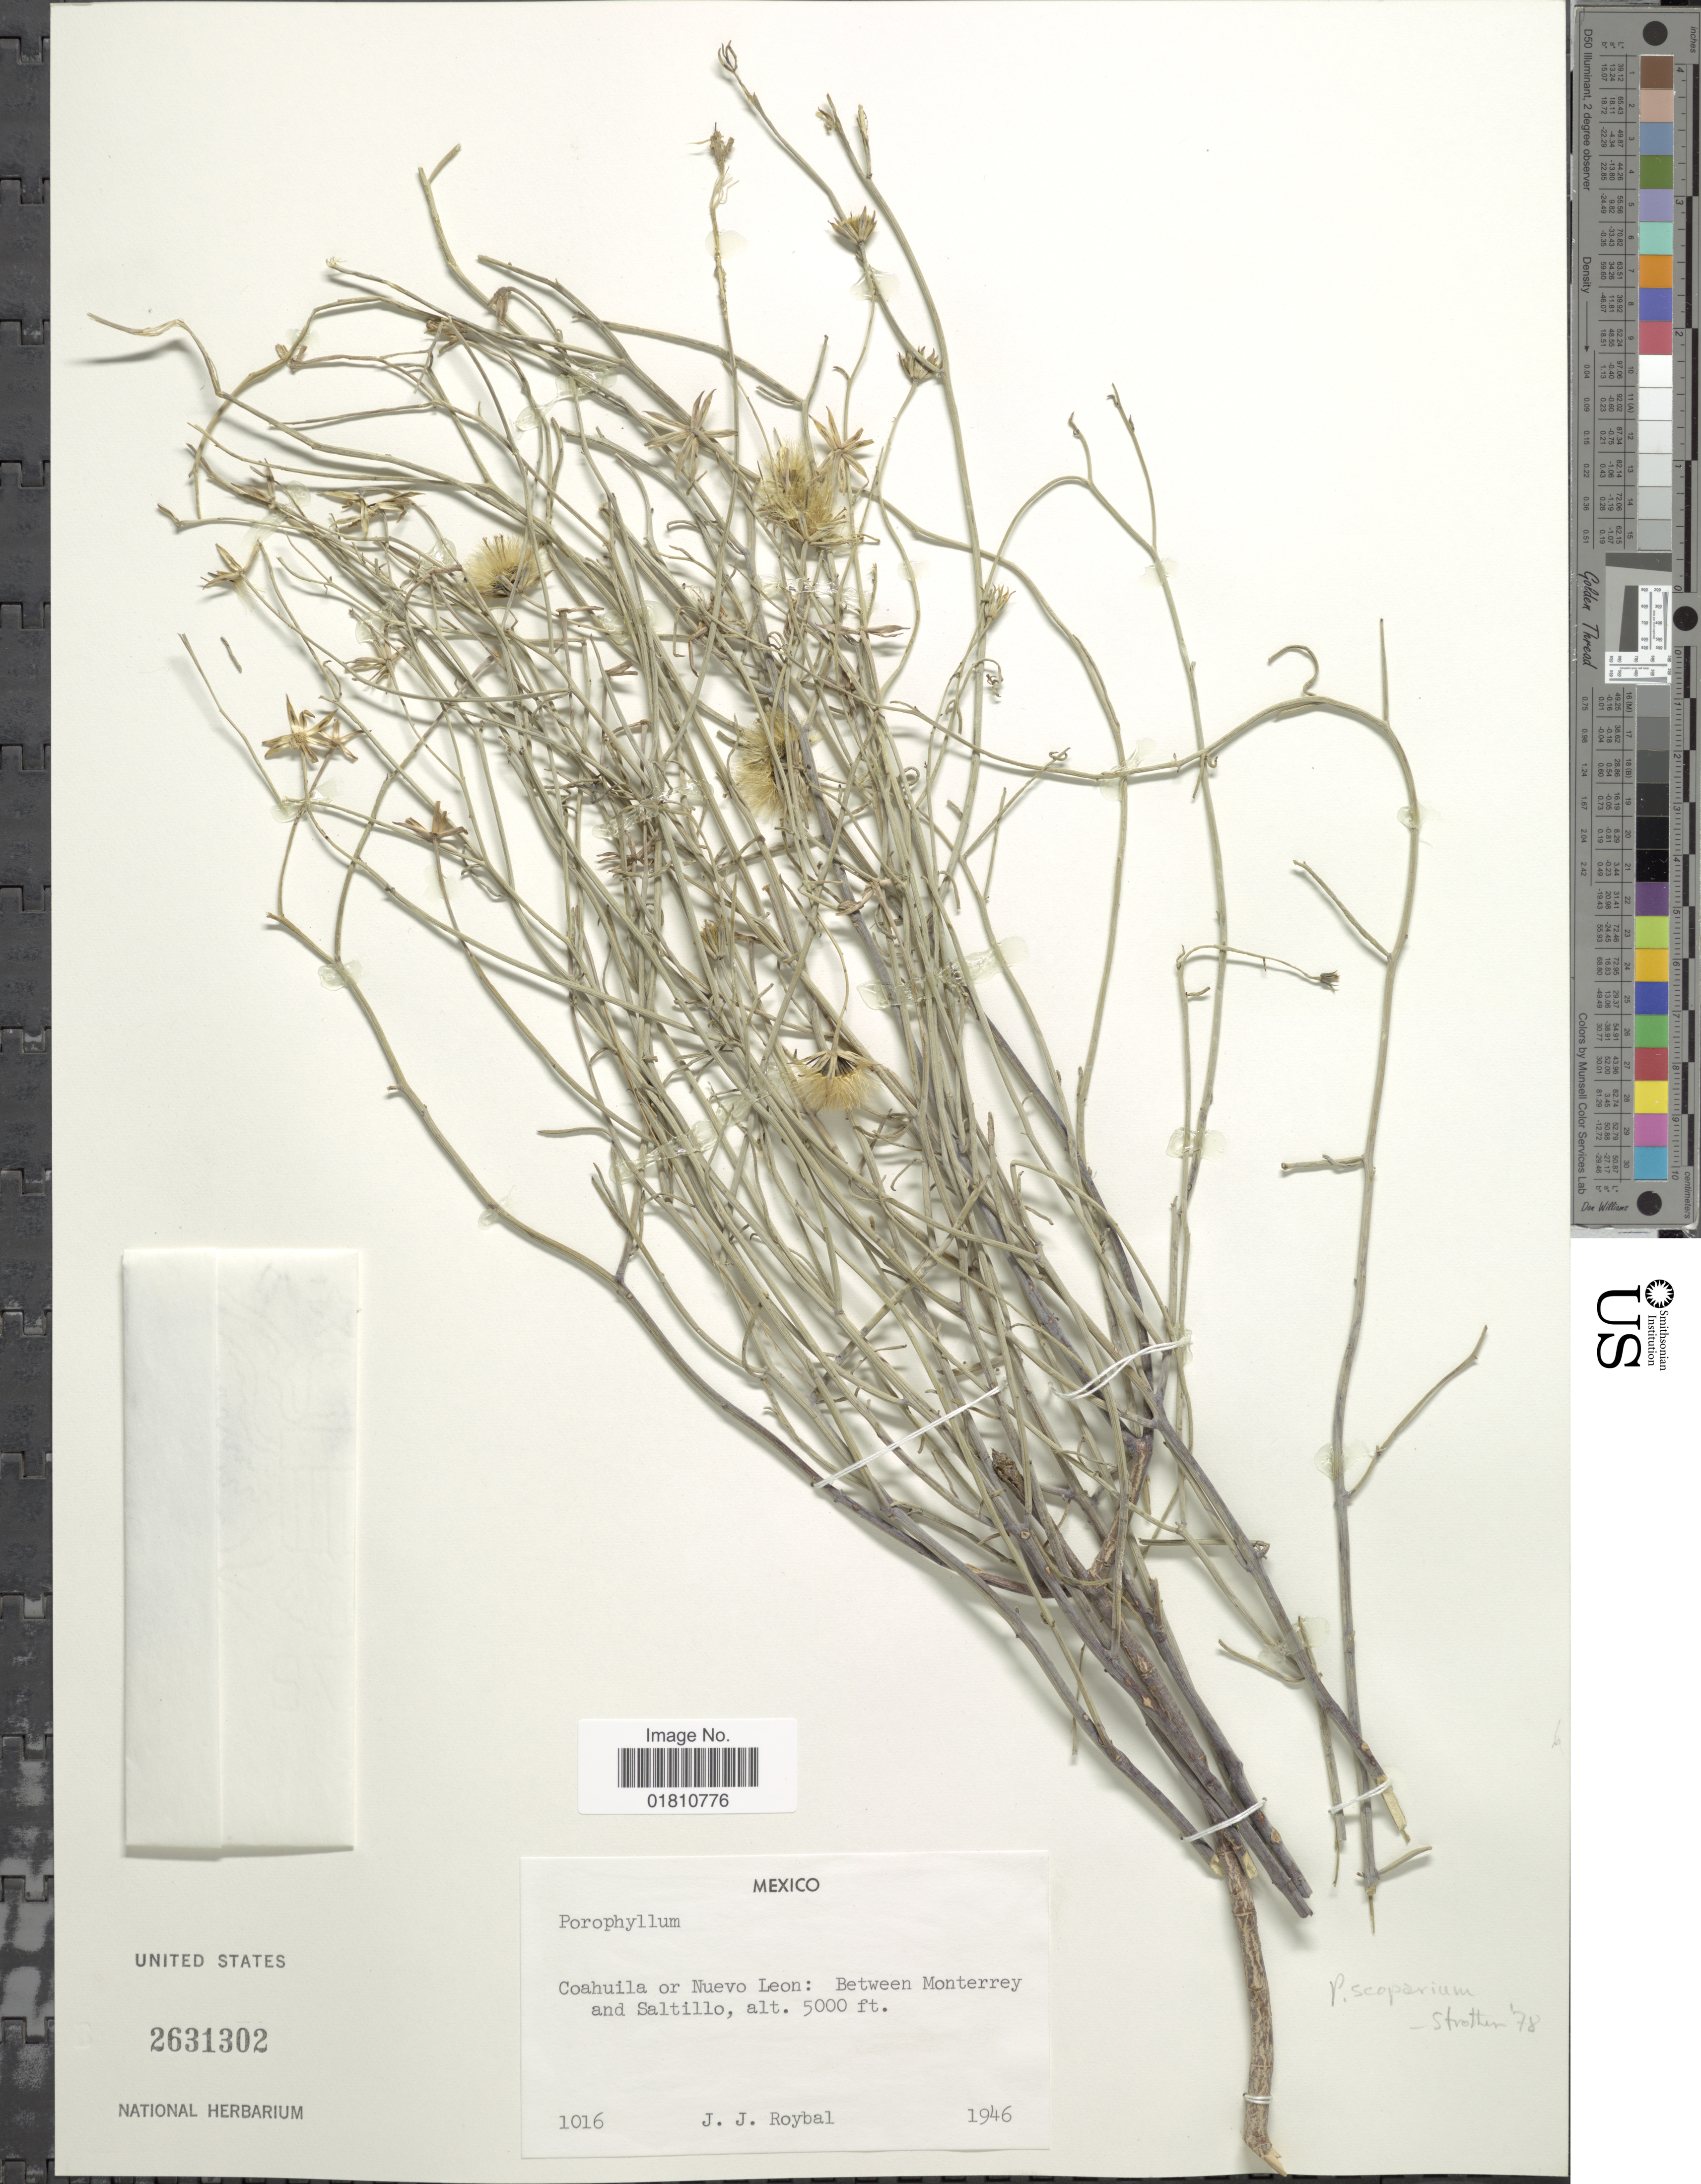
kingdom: Plantae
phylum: Tracheophyta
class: Magnoliopsida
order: Asterales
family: Asteraceae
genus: Porophyllum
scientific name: Porophyllum scoparium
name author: A. Gray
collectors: J. J. Roybal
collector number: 1016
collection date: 1946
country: Mexico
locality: Coahuila or Nuevo Leon: Between Monterrey and Saltillo.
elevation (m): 1524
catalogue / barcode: US 2631302